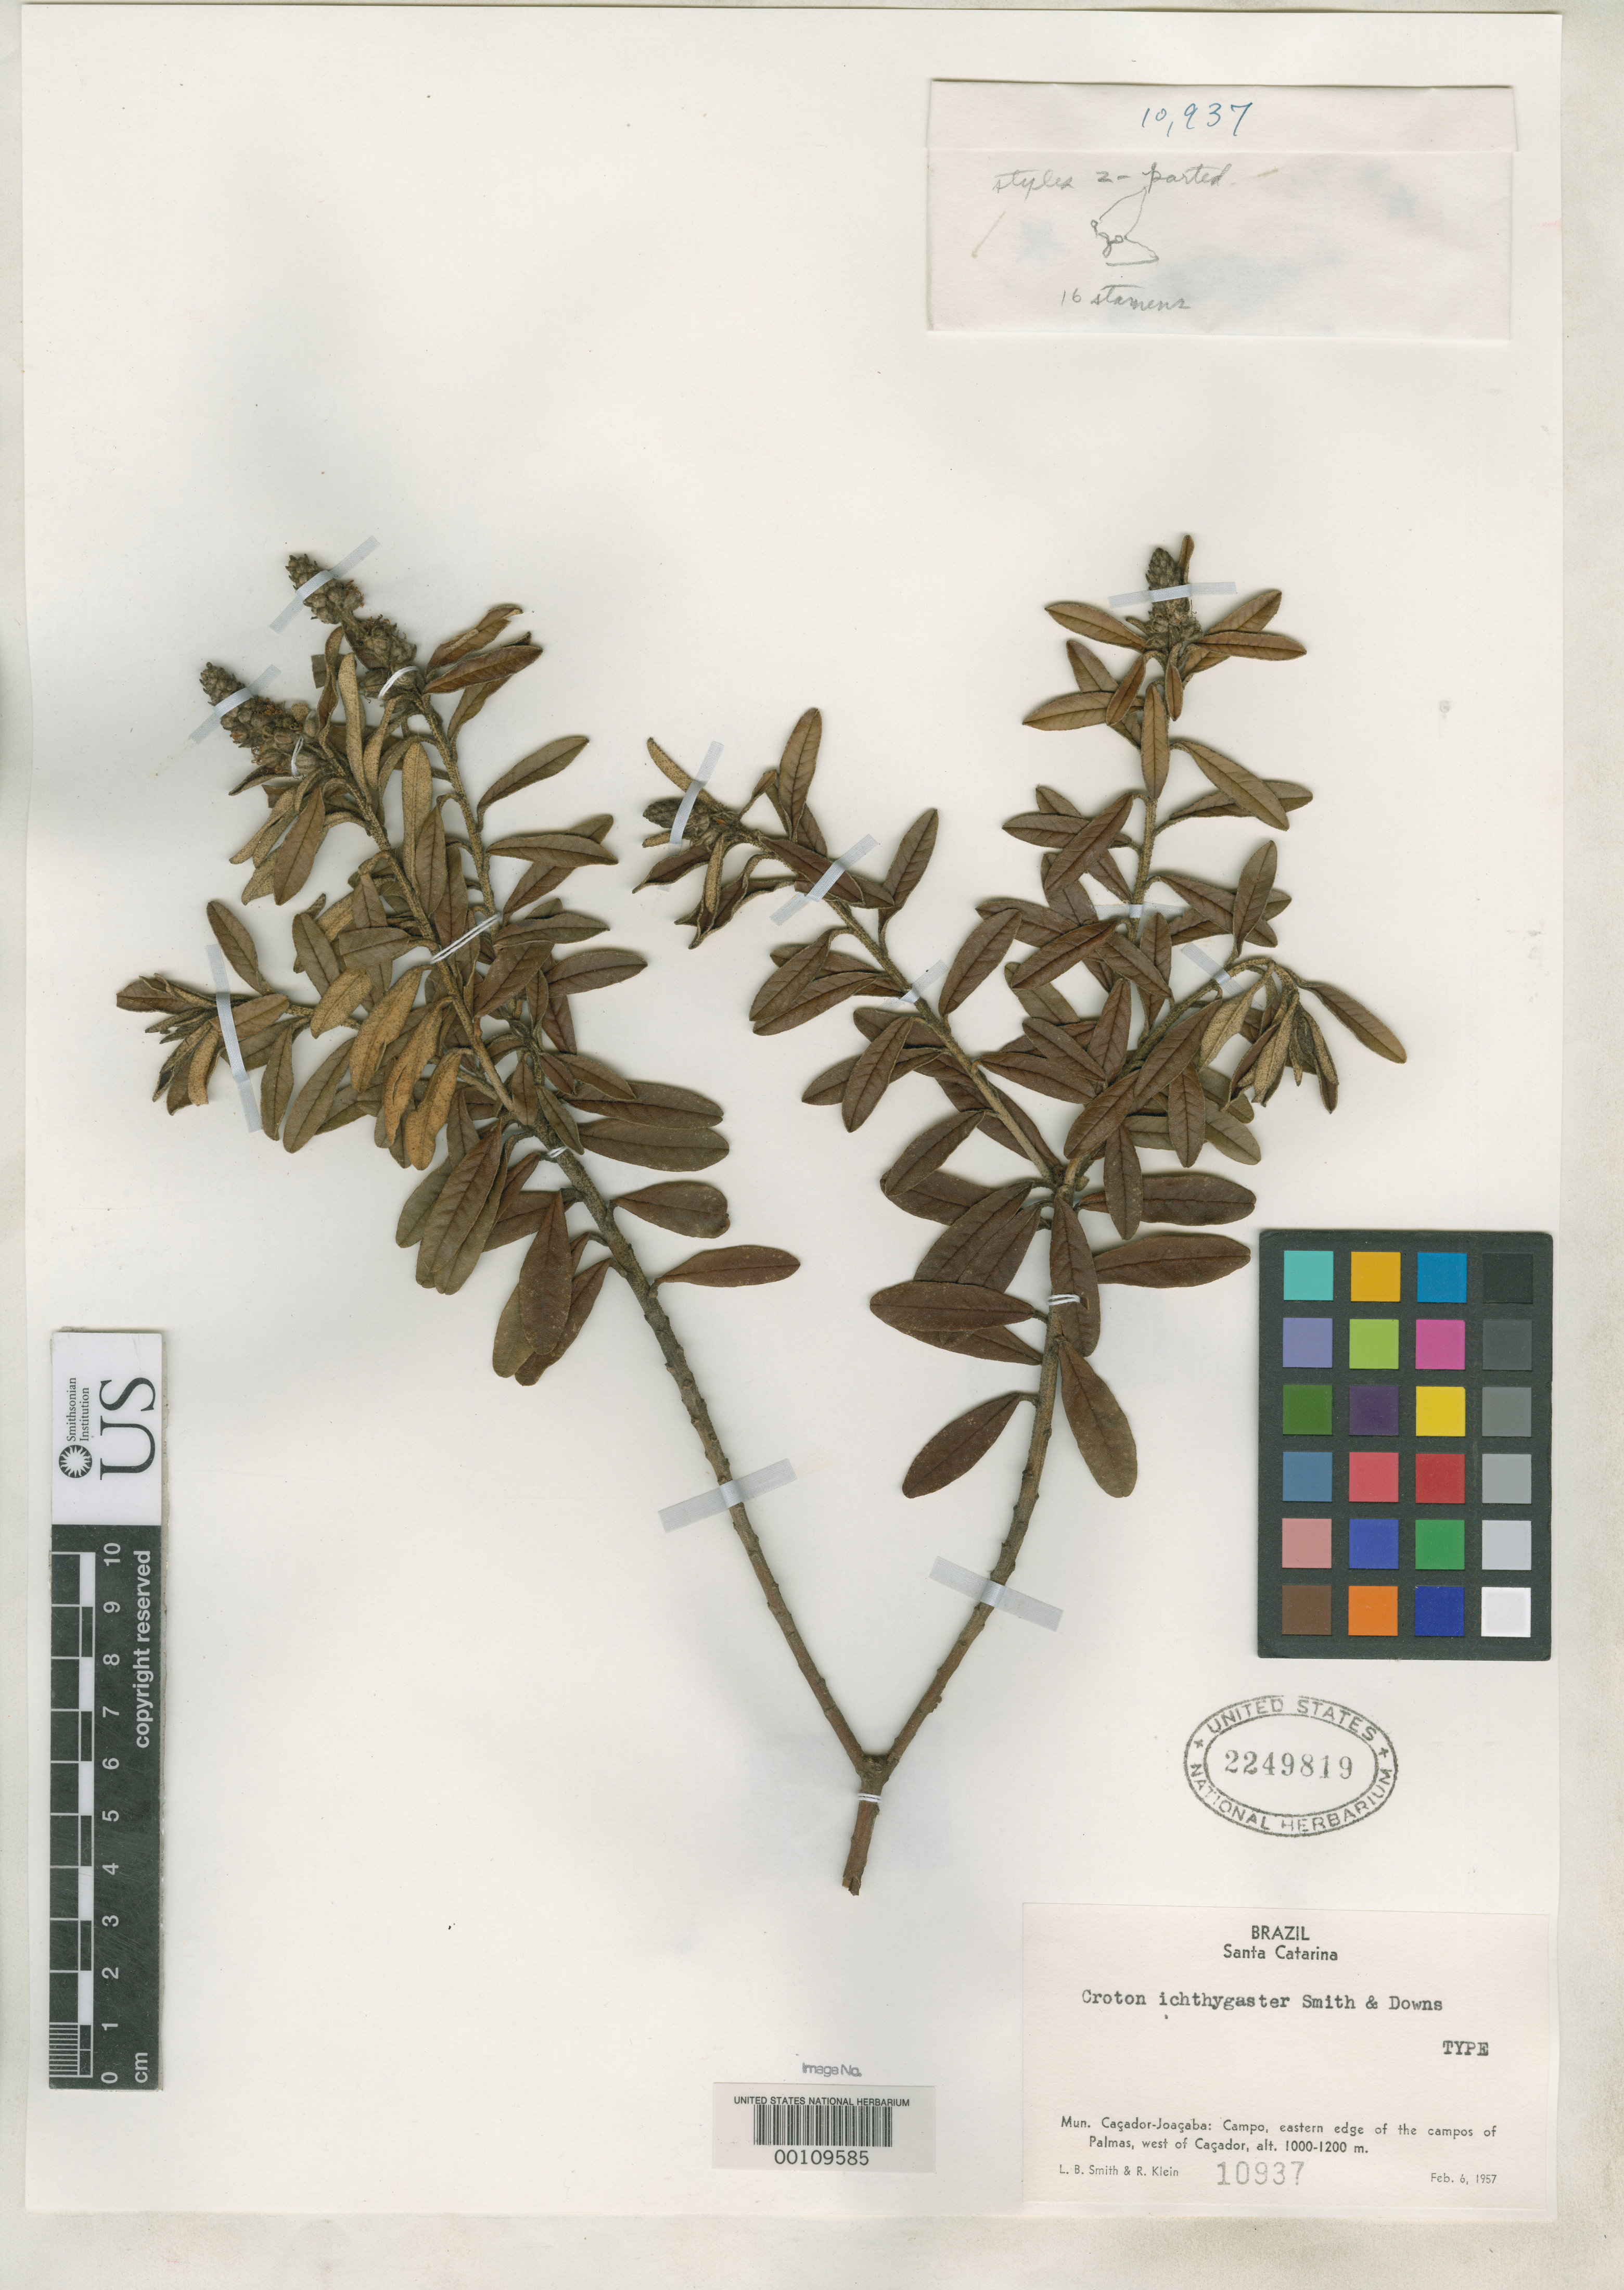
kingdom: Plantae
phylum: Tracheophyta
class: Magnoliopsida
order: Malpighiales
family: Euphorbiaceae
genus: Croton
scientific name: Croton ichthygaster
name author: L.B. Sm. & Downs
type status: Holotype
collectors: L. Smith & R. M. Klein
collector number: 10937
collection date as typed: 06 Feb 1957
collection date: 1957-02-06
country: Brazil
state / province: Santa Catarina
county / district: Caçador - Joacaba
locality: Campo, eastern edge of Campos of Palmas, W of Cacador.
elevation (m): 1000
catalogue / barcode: US 2249819